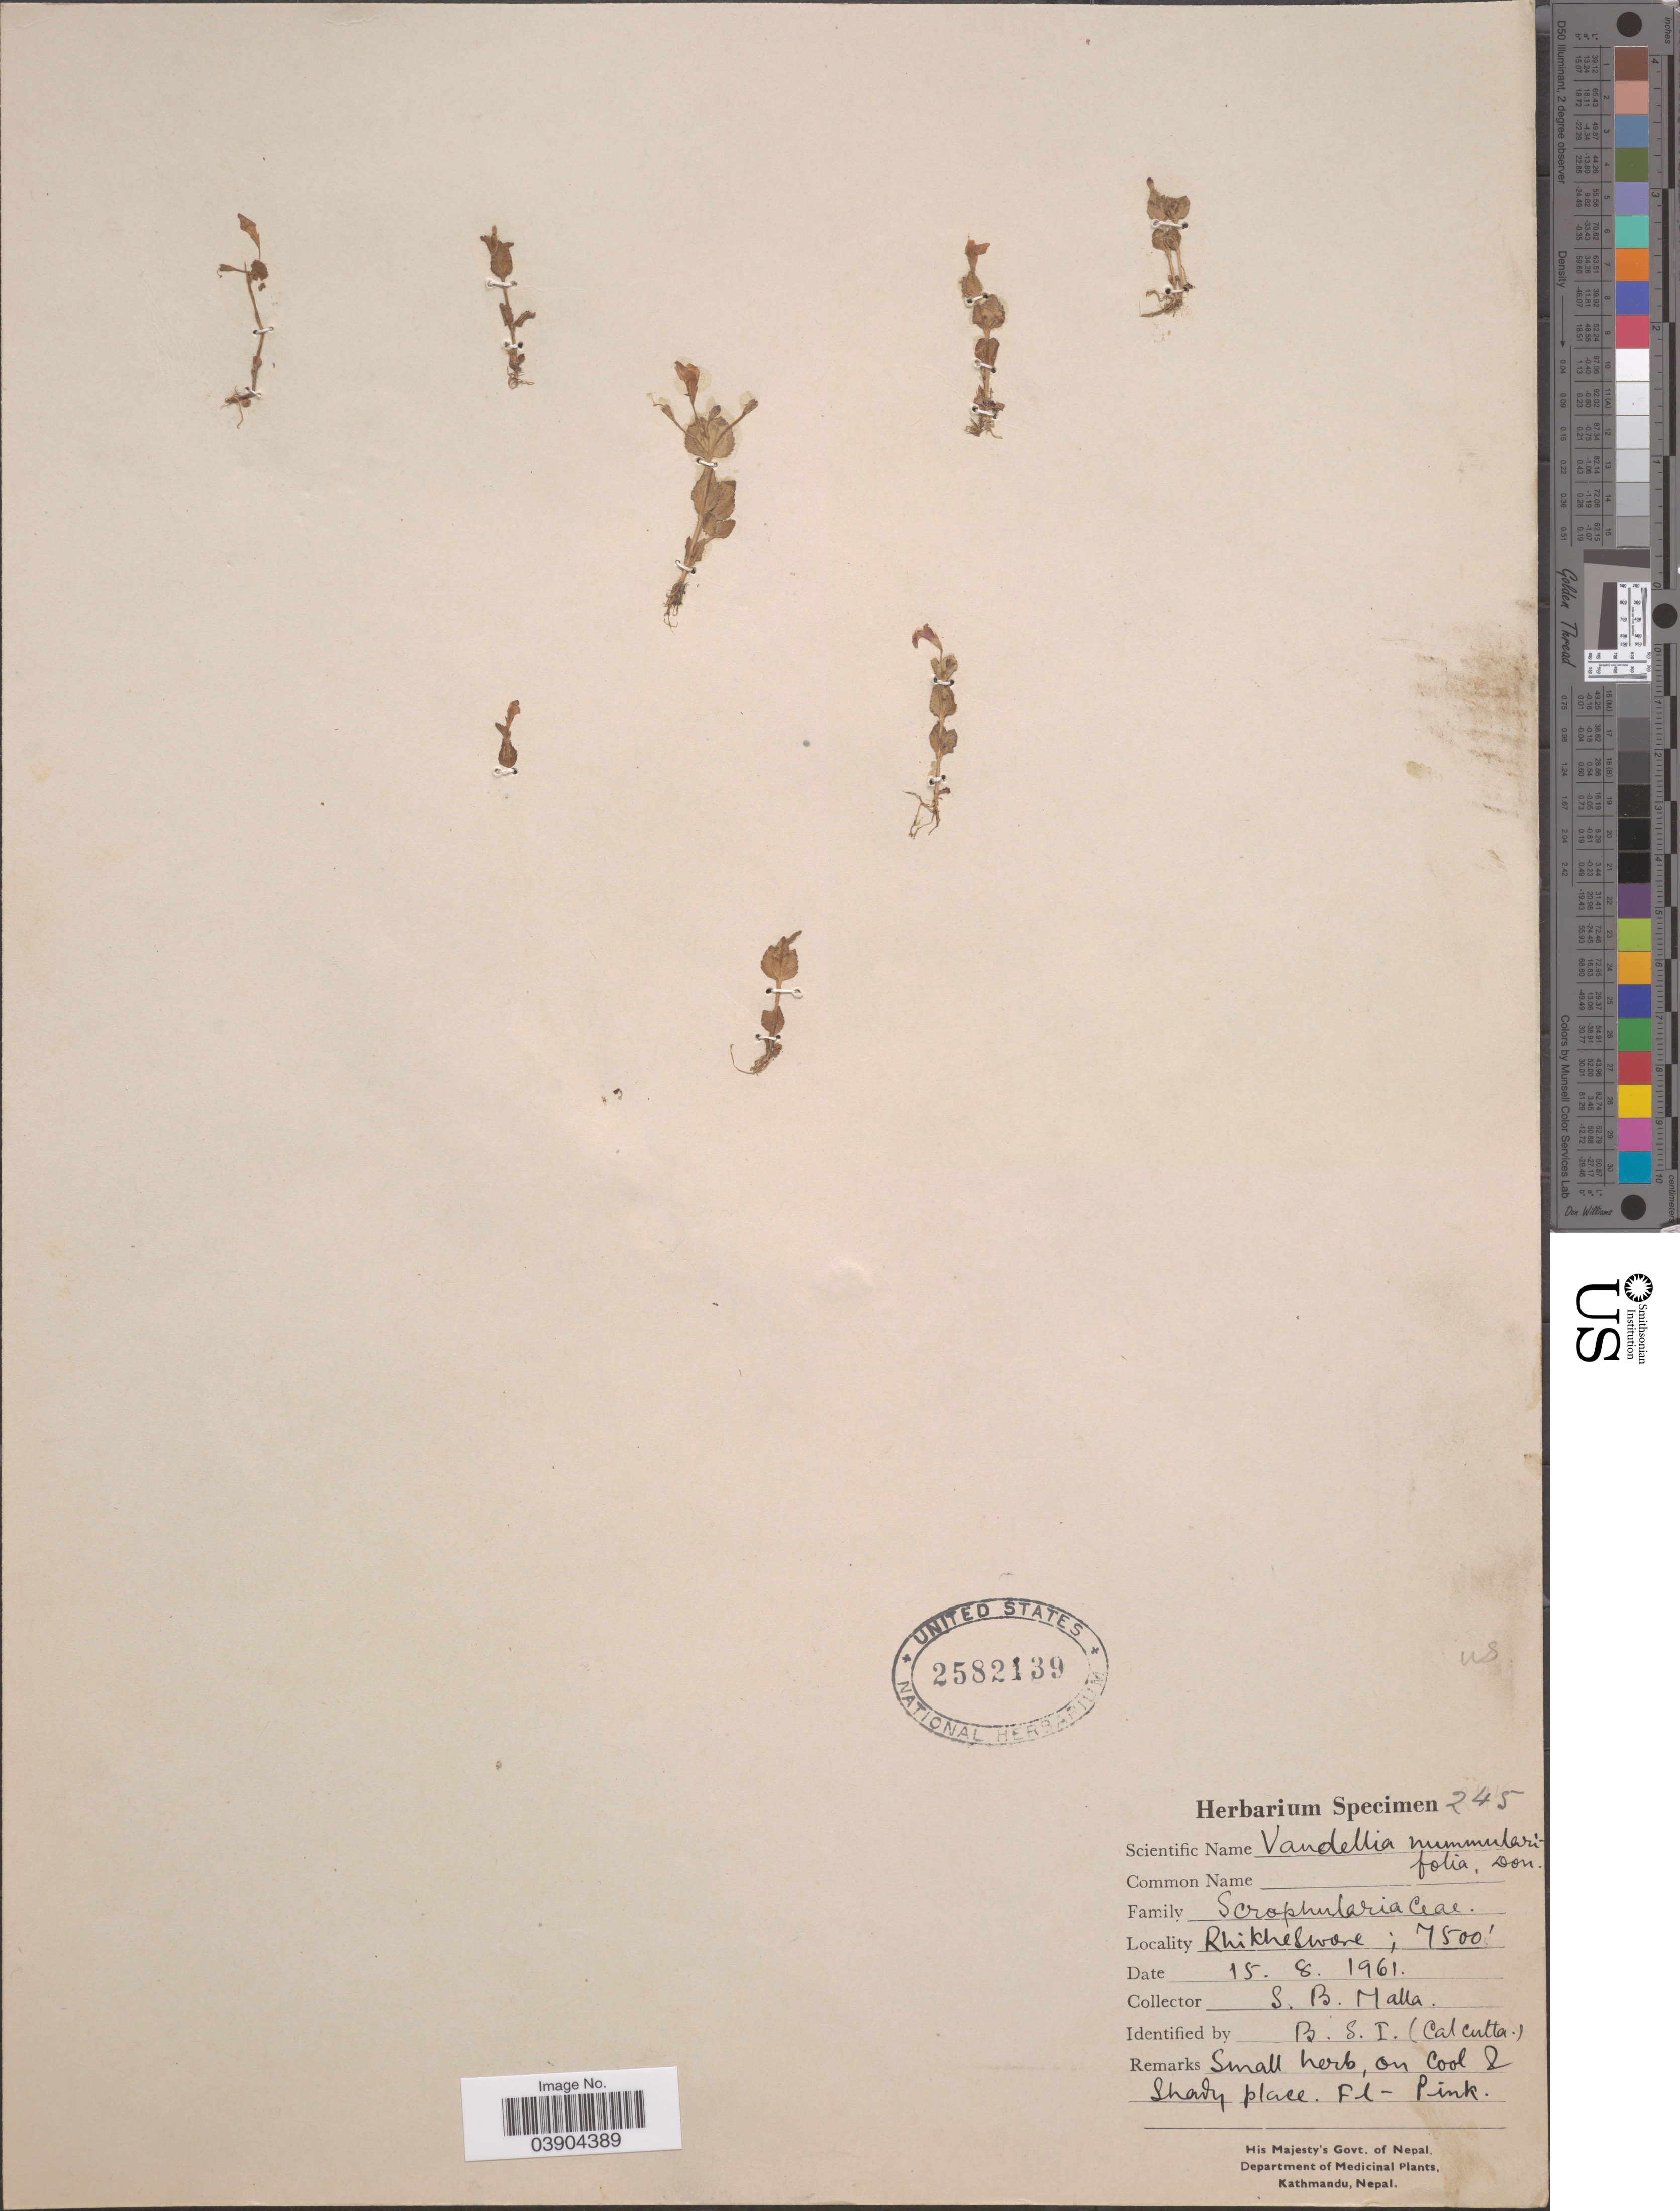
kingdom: Plantae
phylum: Tracheophyta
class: Magnoliopsida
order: Lamiales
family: Linderniaceae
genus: Lindernia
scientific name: Lindernia nummulariifolia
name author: (D. Don) Wettst.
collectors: S. Malla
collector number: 245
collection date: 1961-08-15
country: Nepal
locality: Rhikheswore.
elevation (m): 2286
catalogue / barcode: US 2582139